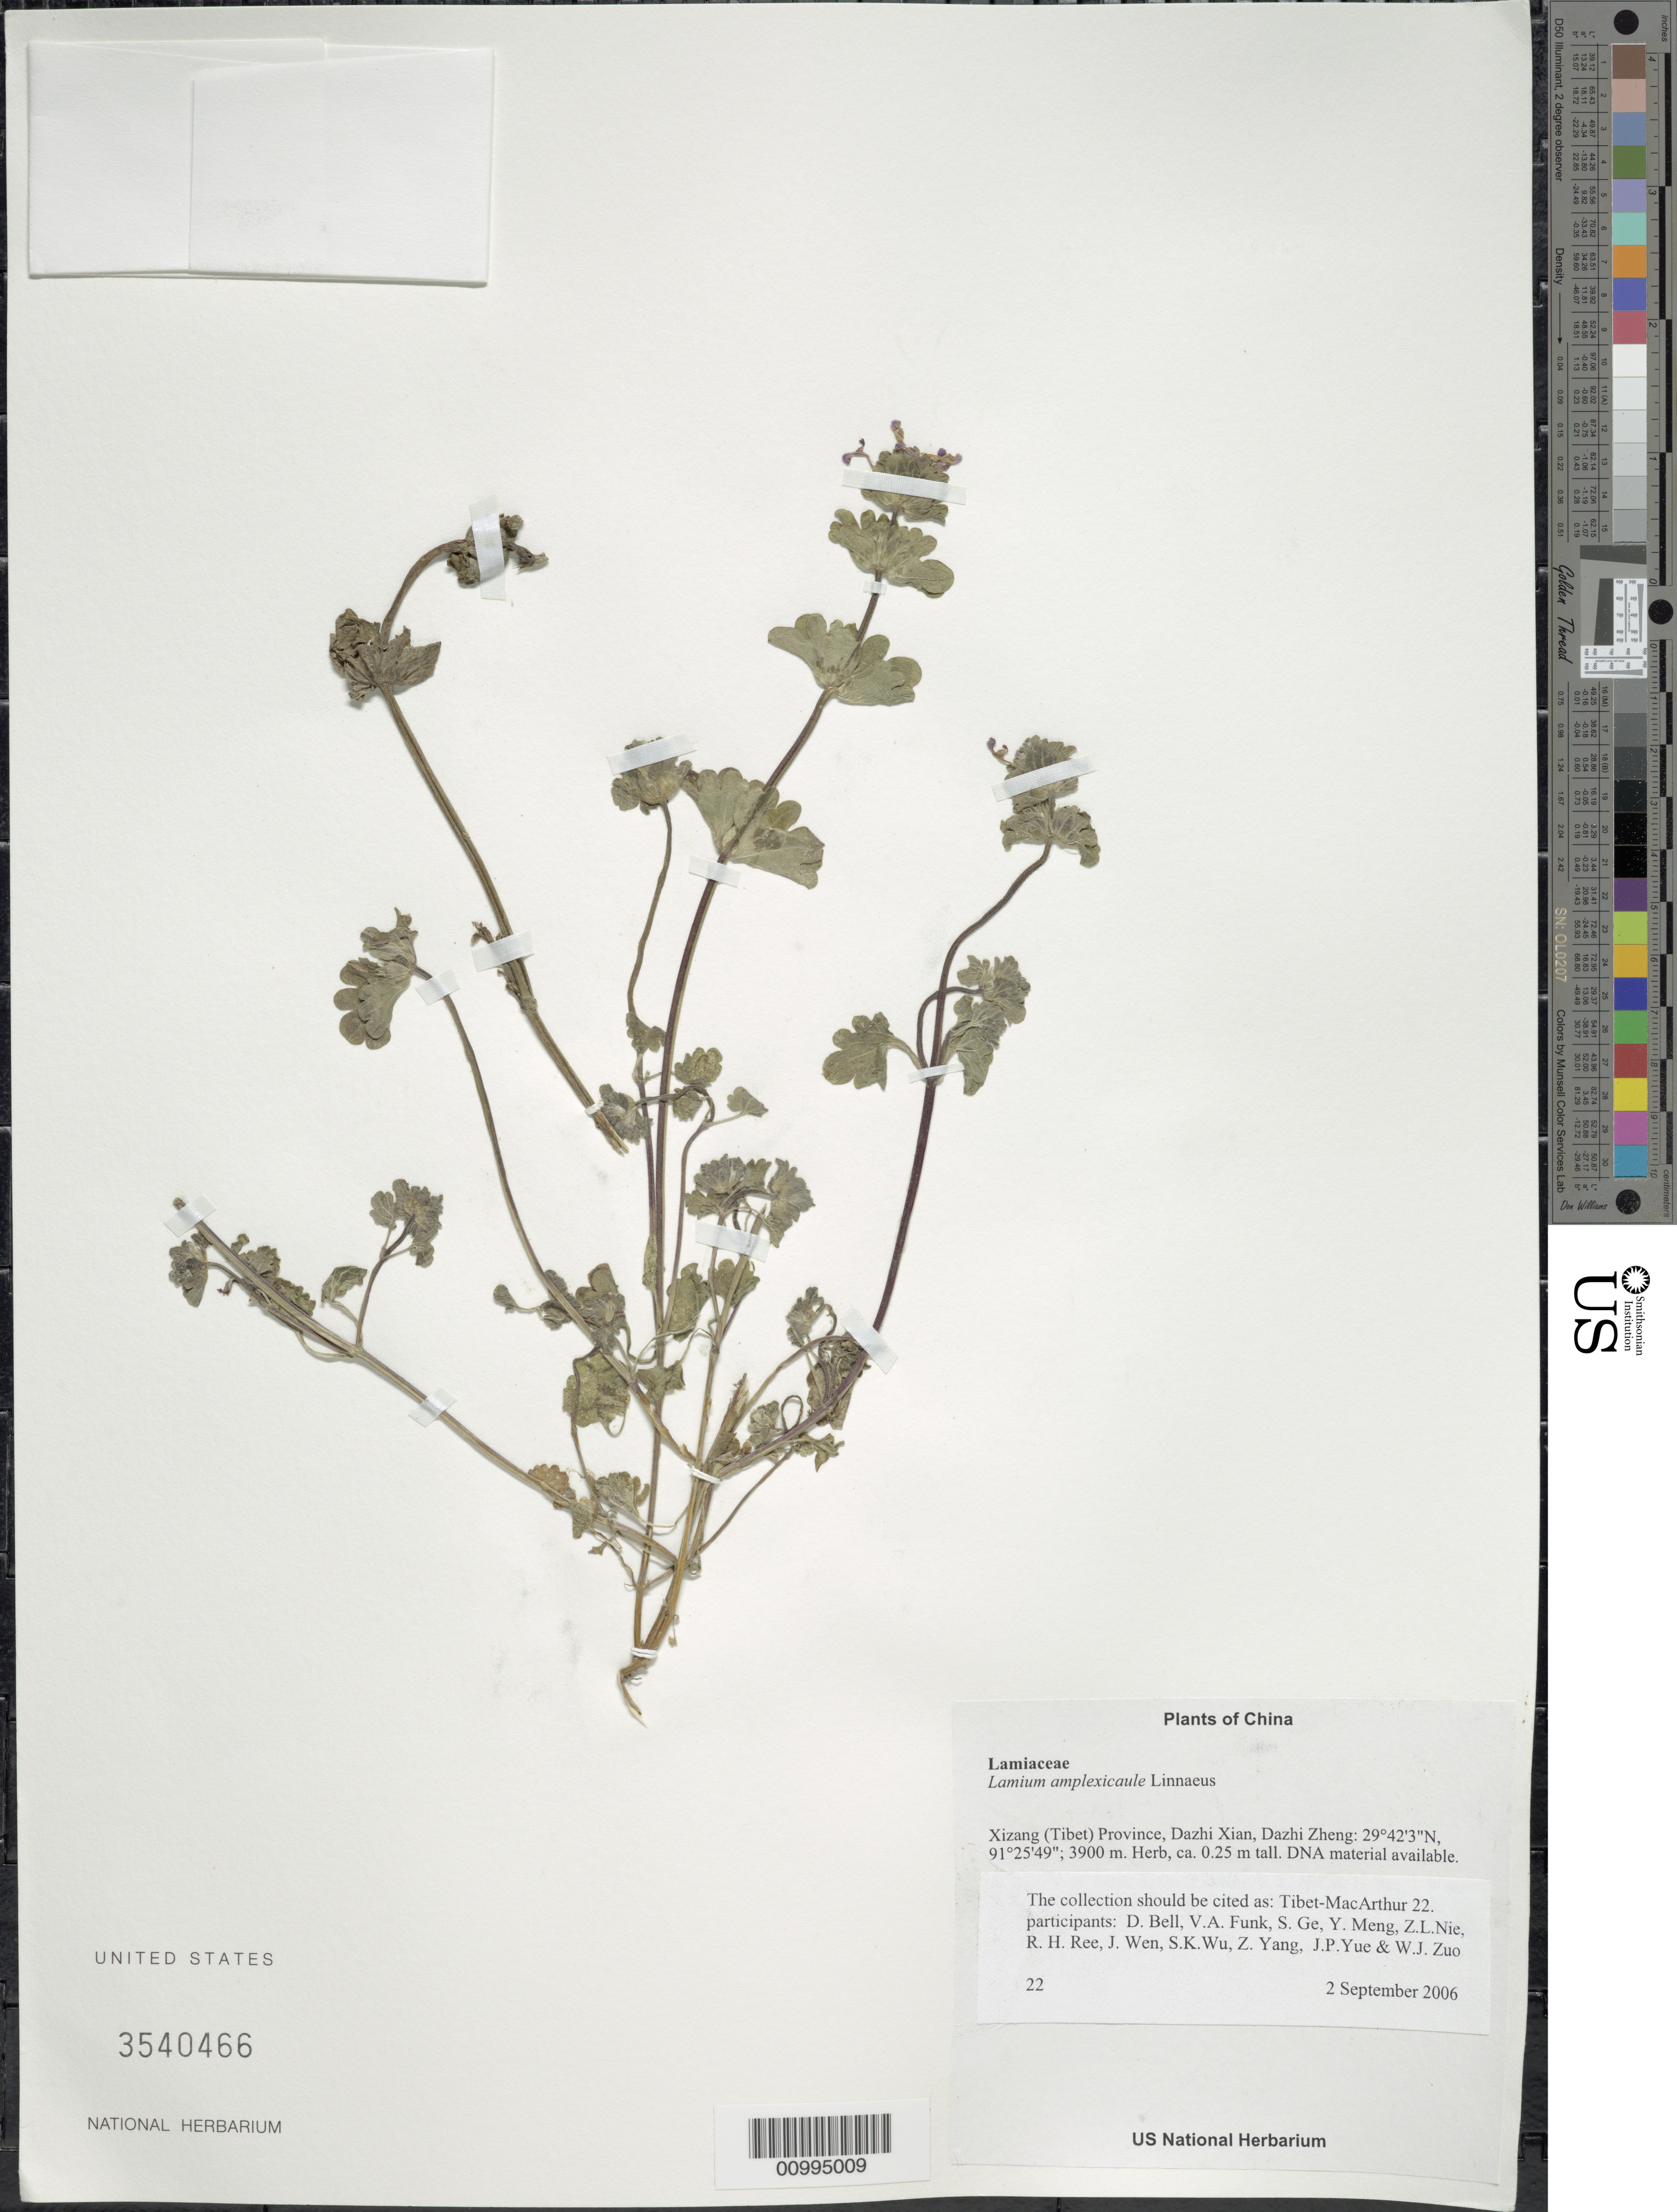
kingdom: Plantae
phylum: Tracheophyta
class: Magnoliopsida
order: Lamiales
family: Lamiaceae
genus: Lamium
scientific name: Lamium amplexicaule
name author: L.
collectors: Tibet-MacArthur, D. A. Bell, V. Funk, S. Ge, Y. Meng, Z. Nie, R. Ree, J. Wen, S. K. Wu, Z. Yang, J. Yue & W. Zuo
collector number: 22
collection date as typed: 02 Sep 2006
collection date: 2006-09-02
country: China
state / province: Xizang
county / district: Dazhi Xian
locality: Dazhi Zheng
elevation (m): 3900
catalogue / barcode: US 3540466